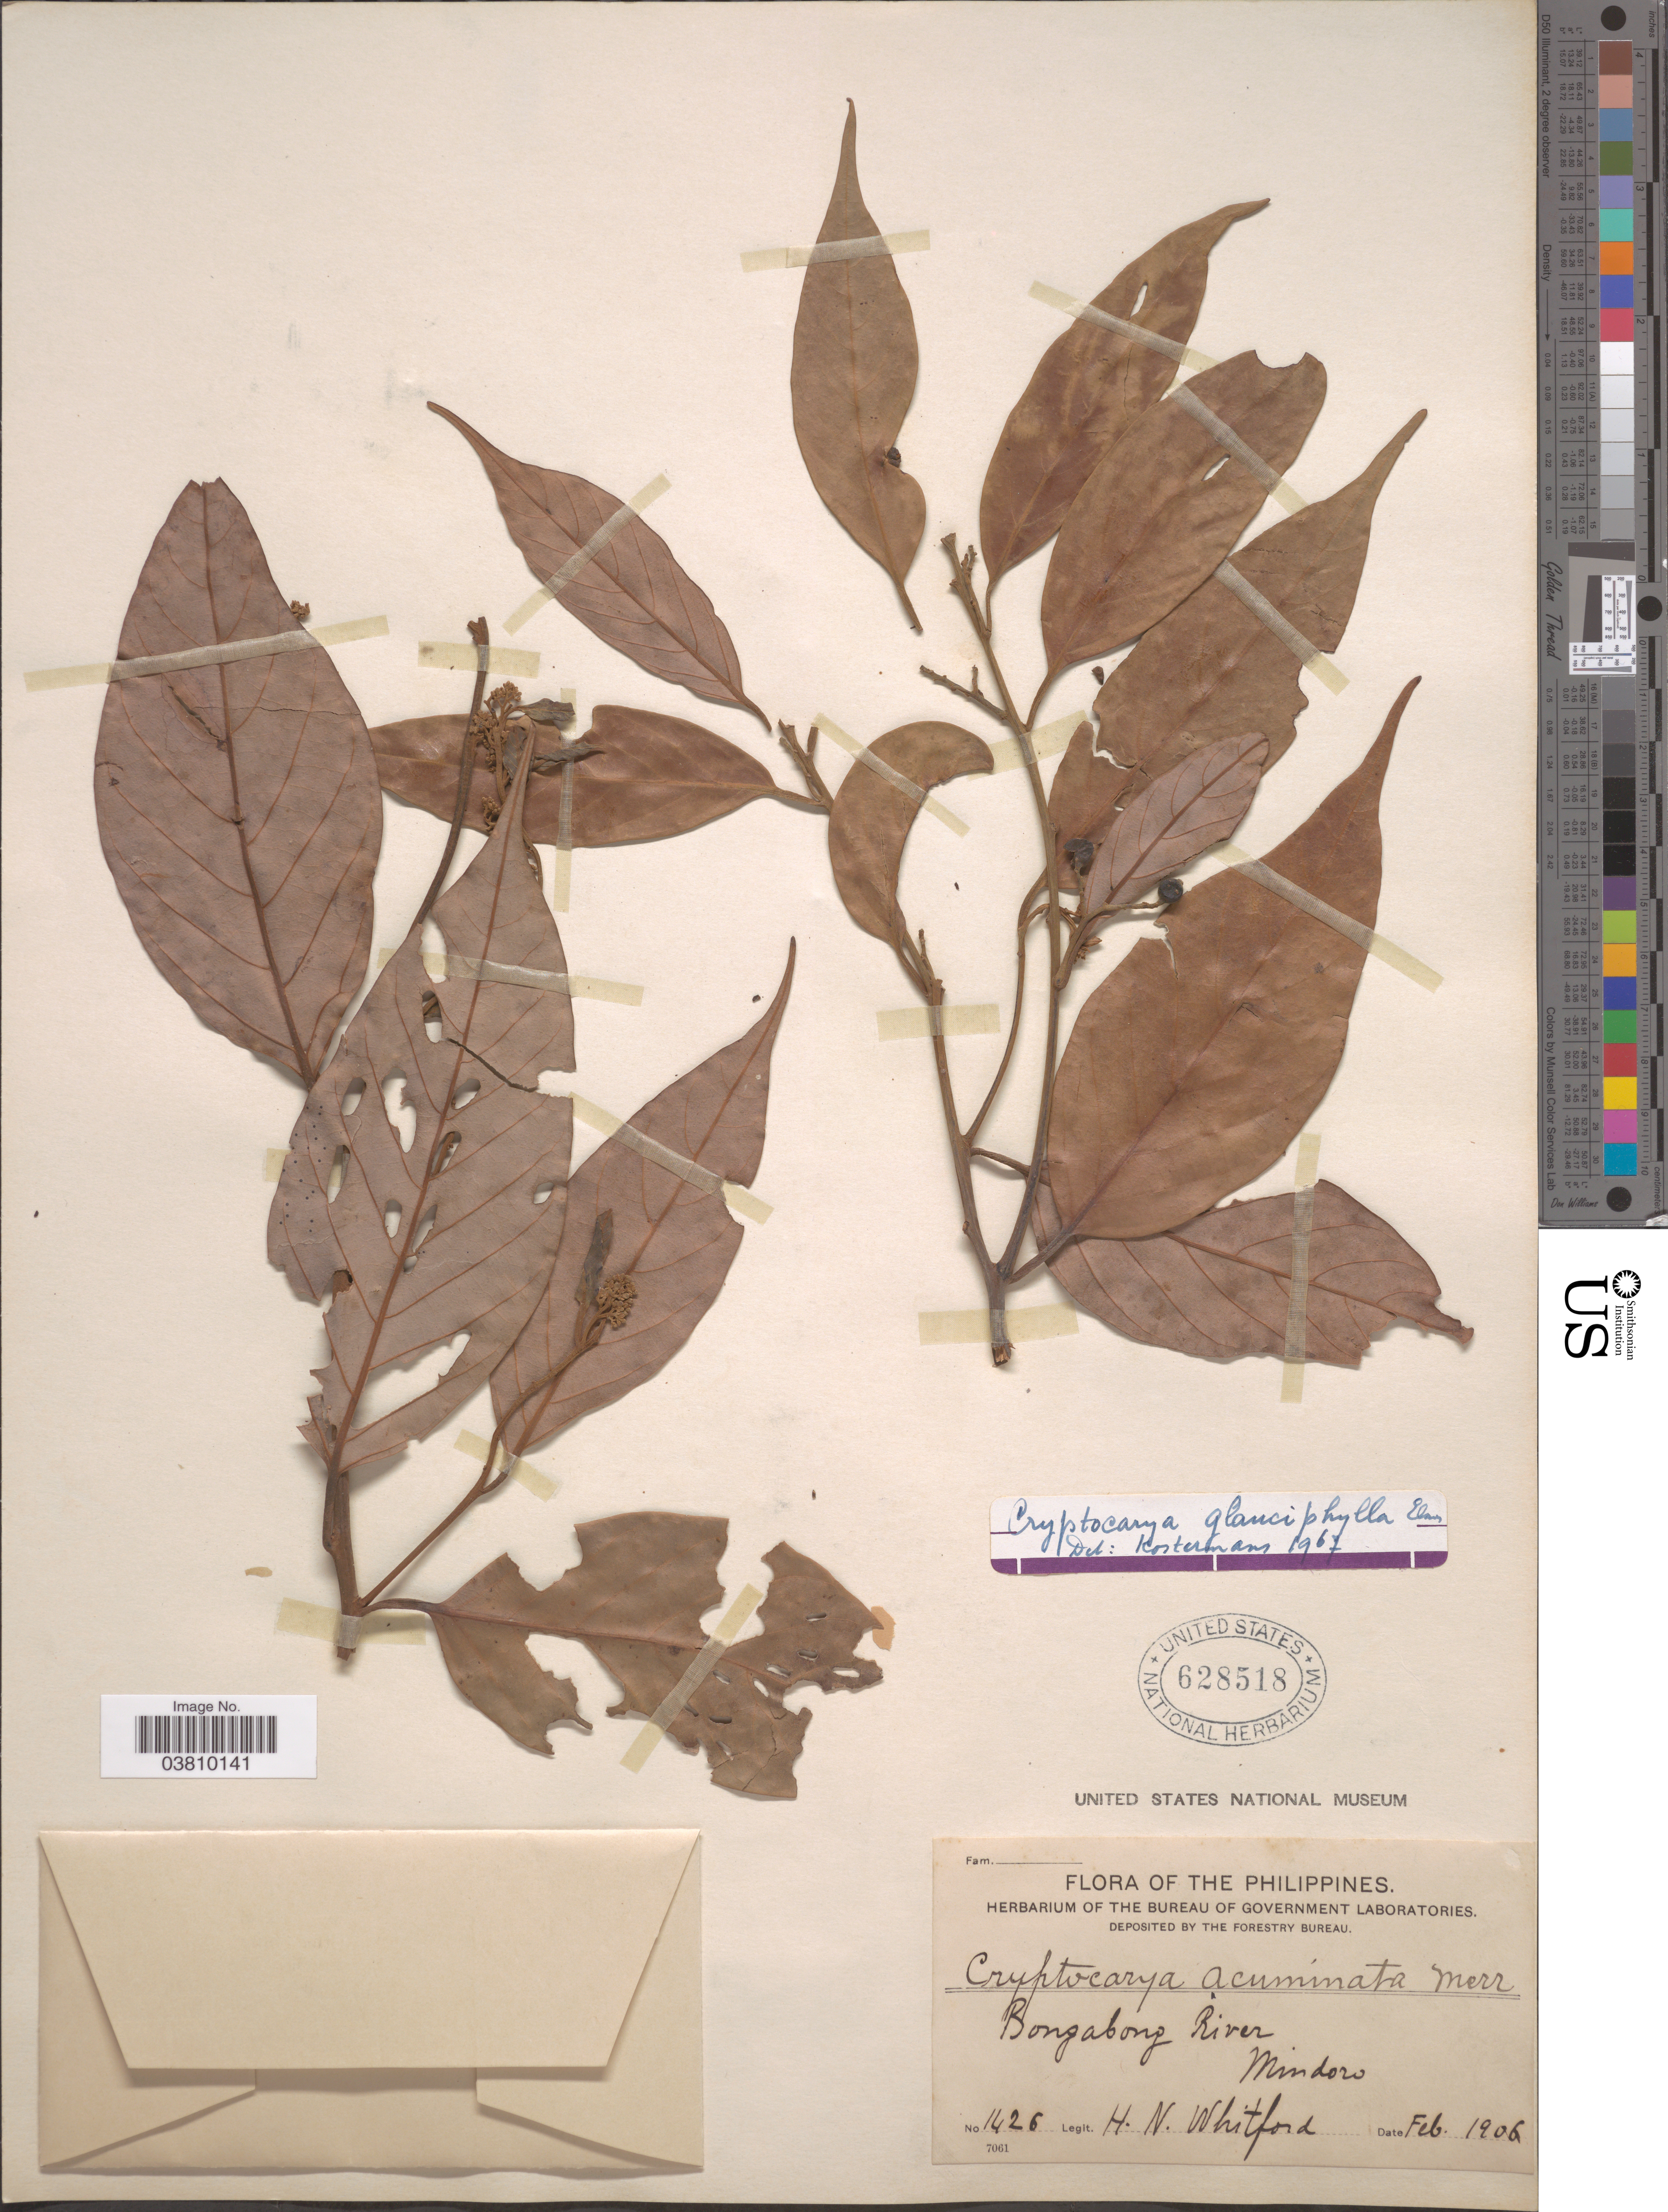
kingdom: Plantae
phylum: Tracheophyta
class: Magnoliopsida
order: Laurales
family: Lauraceae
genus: Cryptocarya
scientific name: Cryptocarya glauciphylla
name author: Elmer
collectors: H. N. Whitford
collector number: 1426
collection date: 1906-02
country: Philippines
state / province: Mimaropa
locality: Bongabong River, Mindoro.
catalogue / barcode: US 628518